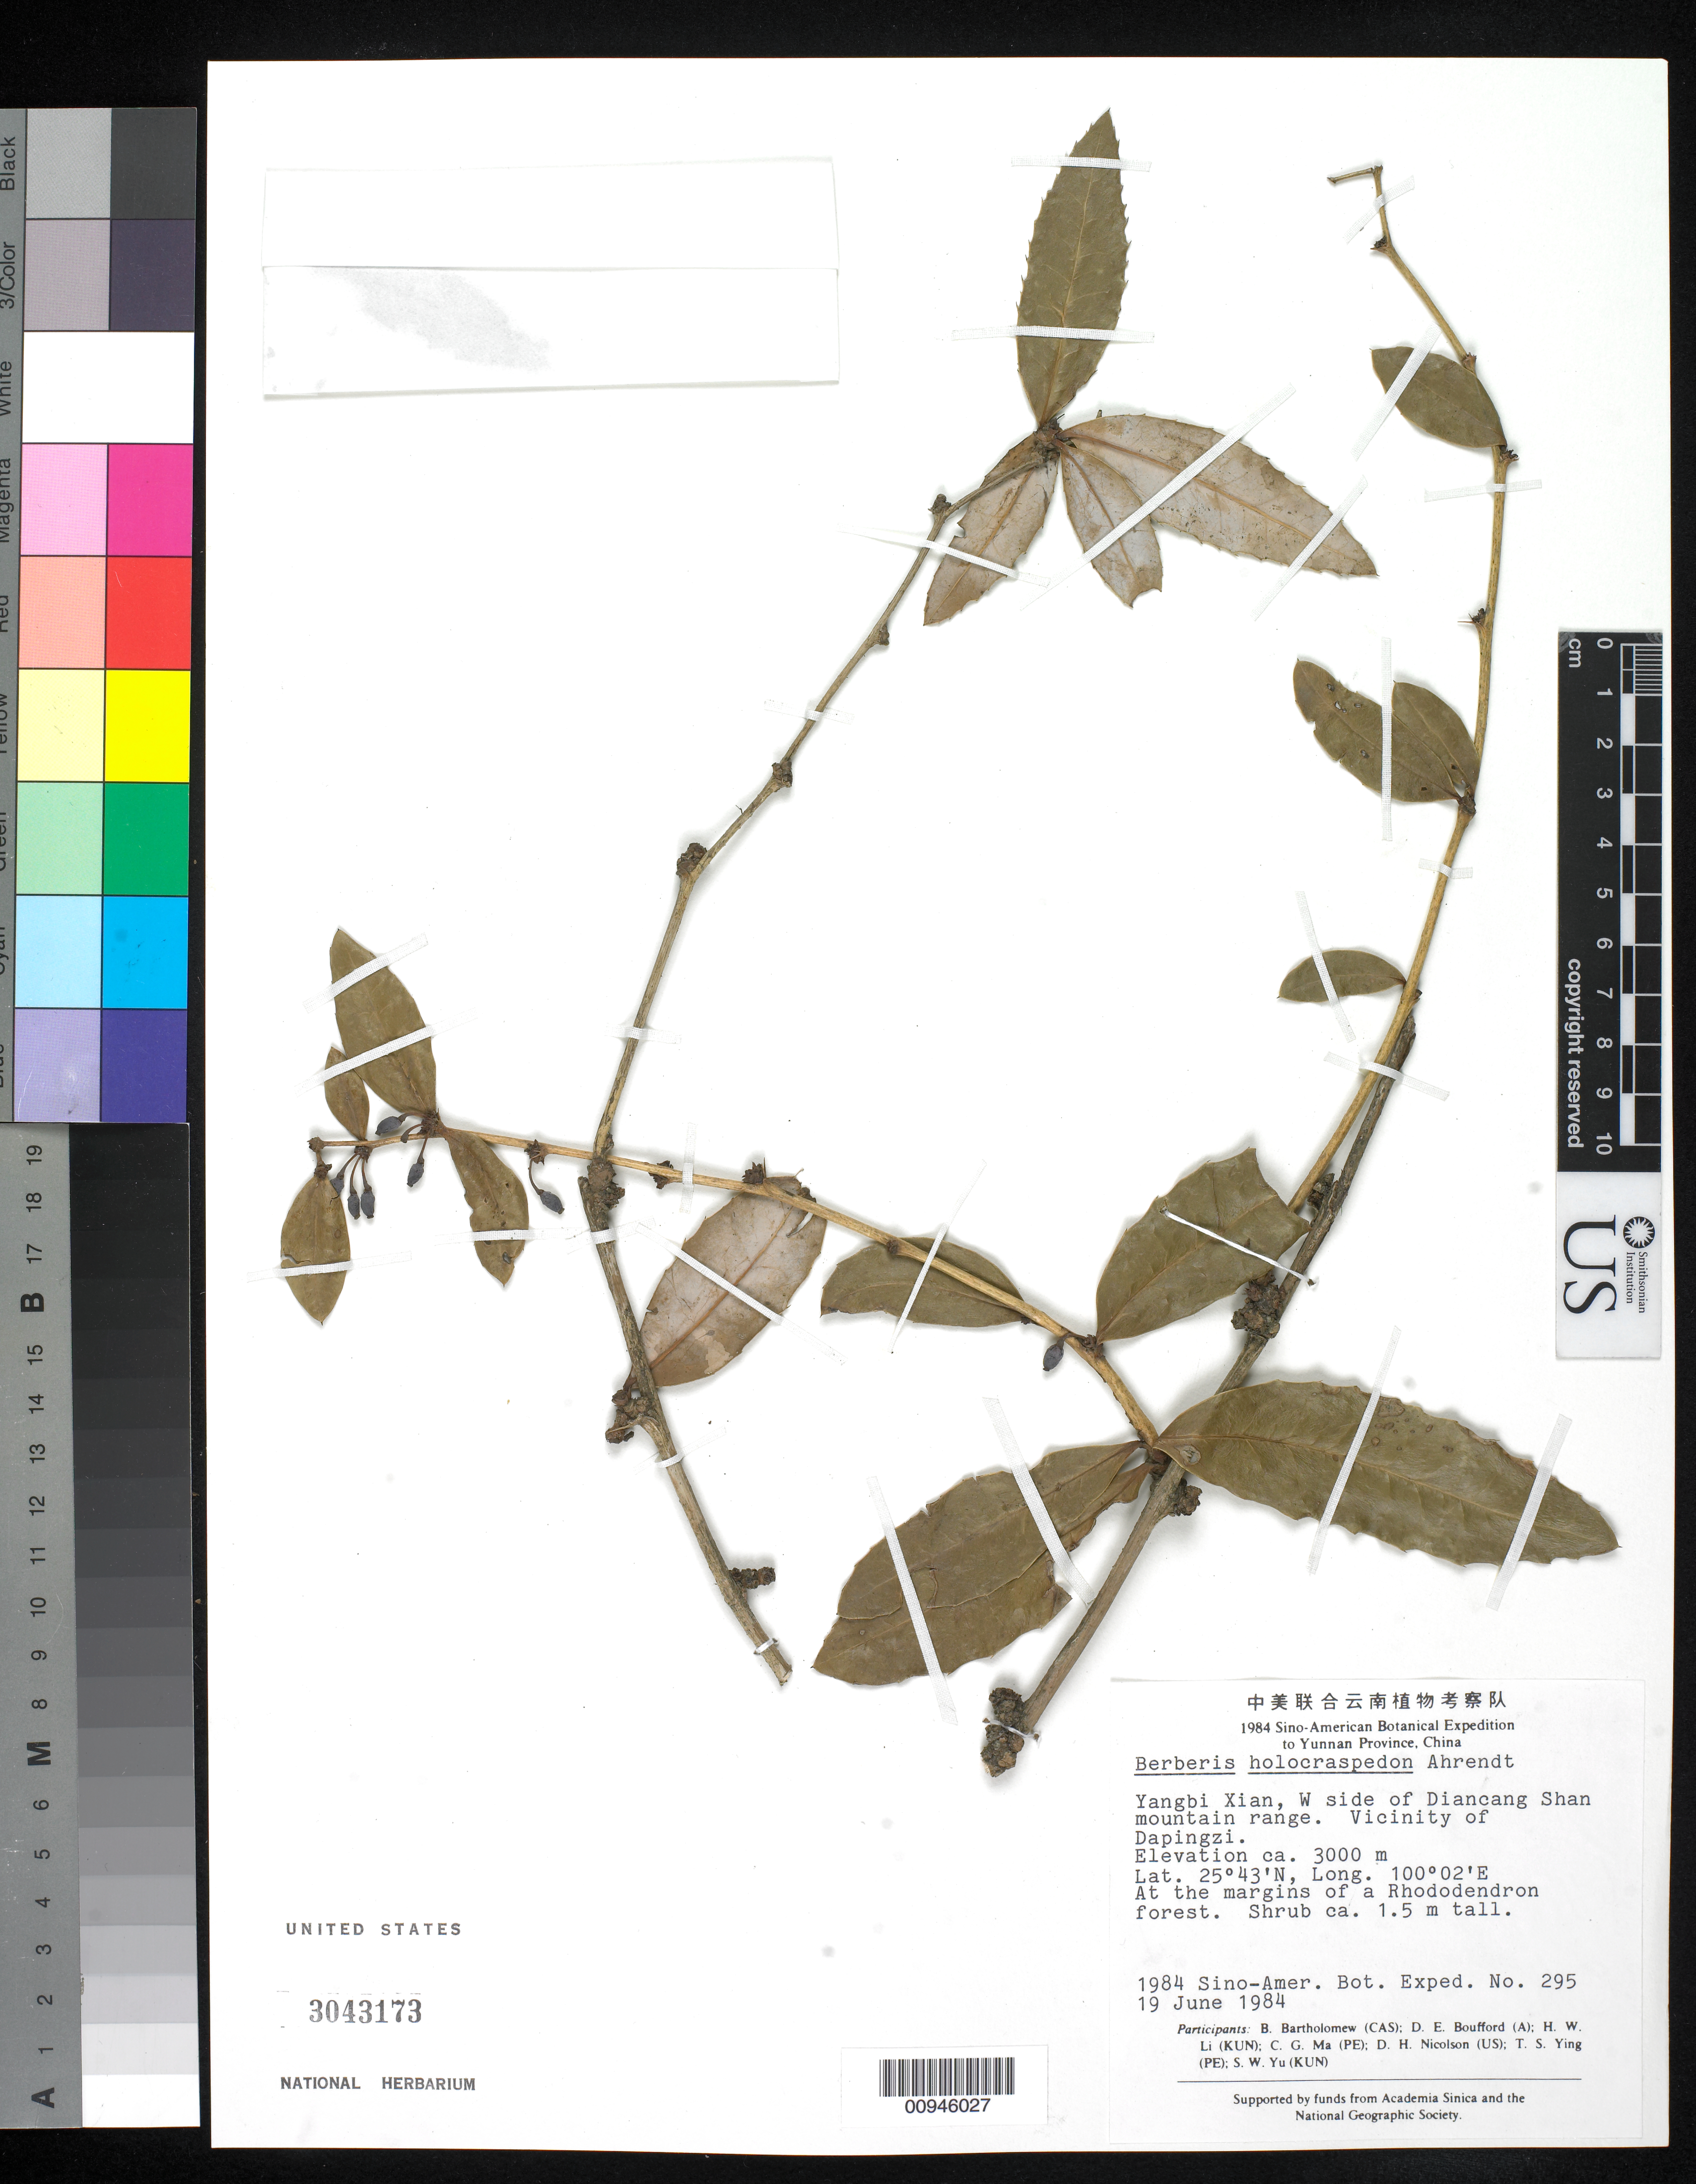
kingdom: Plantae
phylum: Tracheophyta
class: Magnoliopsida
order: Ranunculales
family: Berberidaceae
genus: Berberis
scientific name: Berberis holocraspedon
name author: Ahrendt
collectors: B. M. Bartholomew, D. E. Boufford, H. W. Li, C. Ma, D. H. Nicolson, T. Ying & S. Yu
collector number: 295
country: China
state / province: Yunnan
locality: Yangbi Xian, W side of Diancang Shan mountain range, Dapingzi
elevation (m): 3000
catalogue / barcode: US 3043173